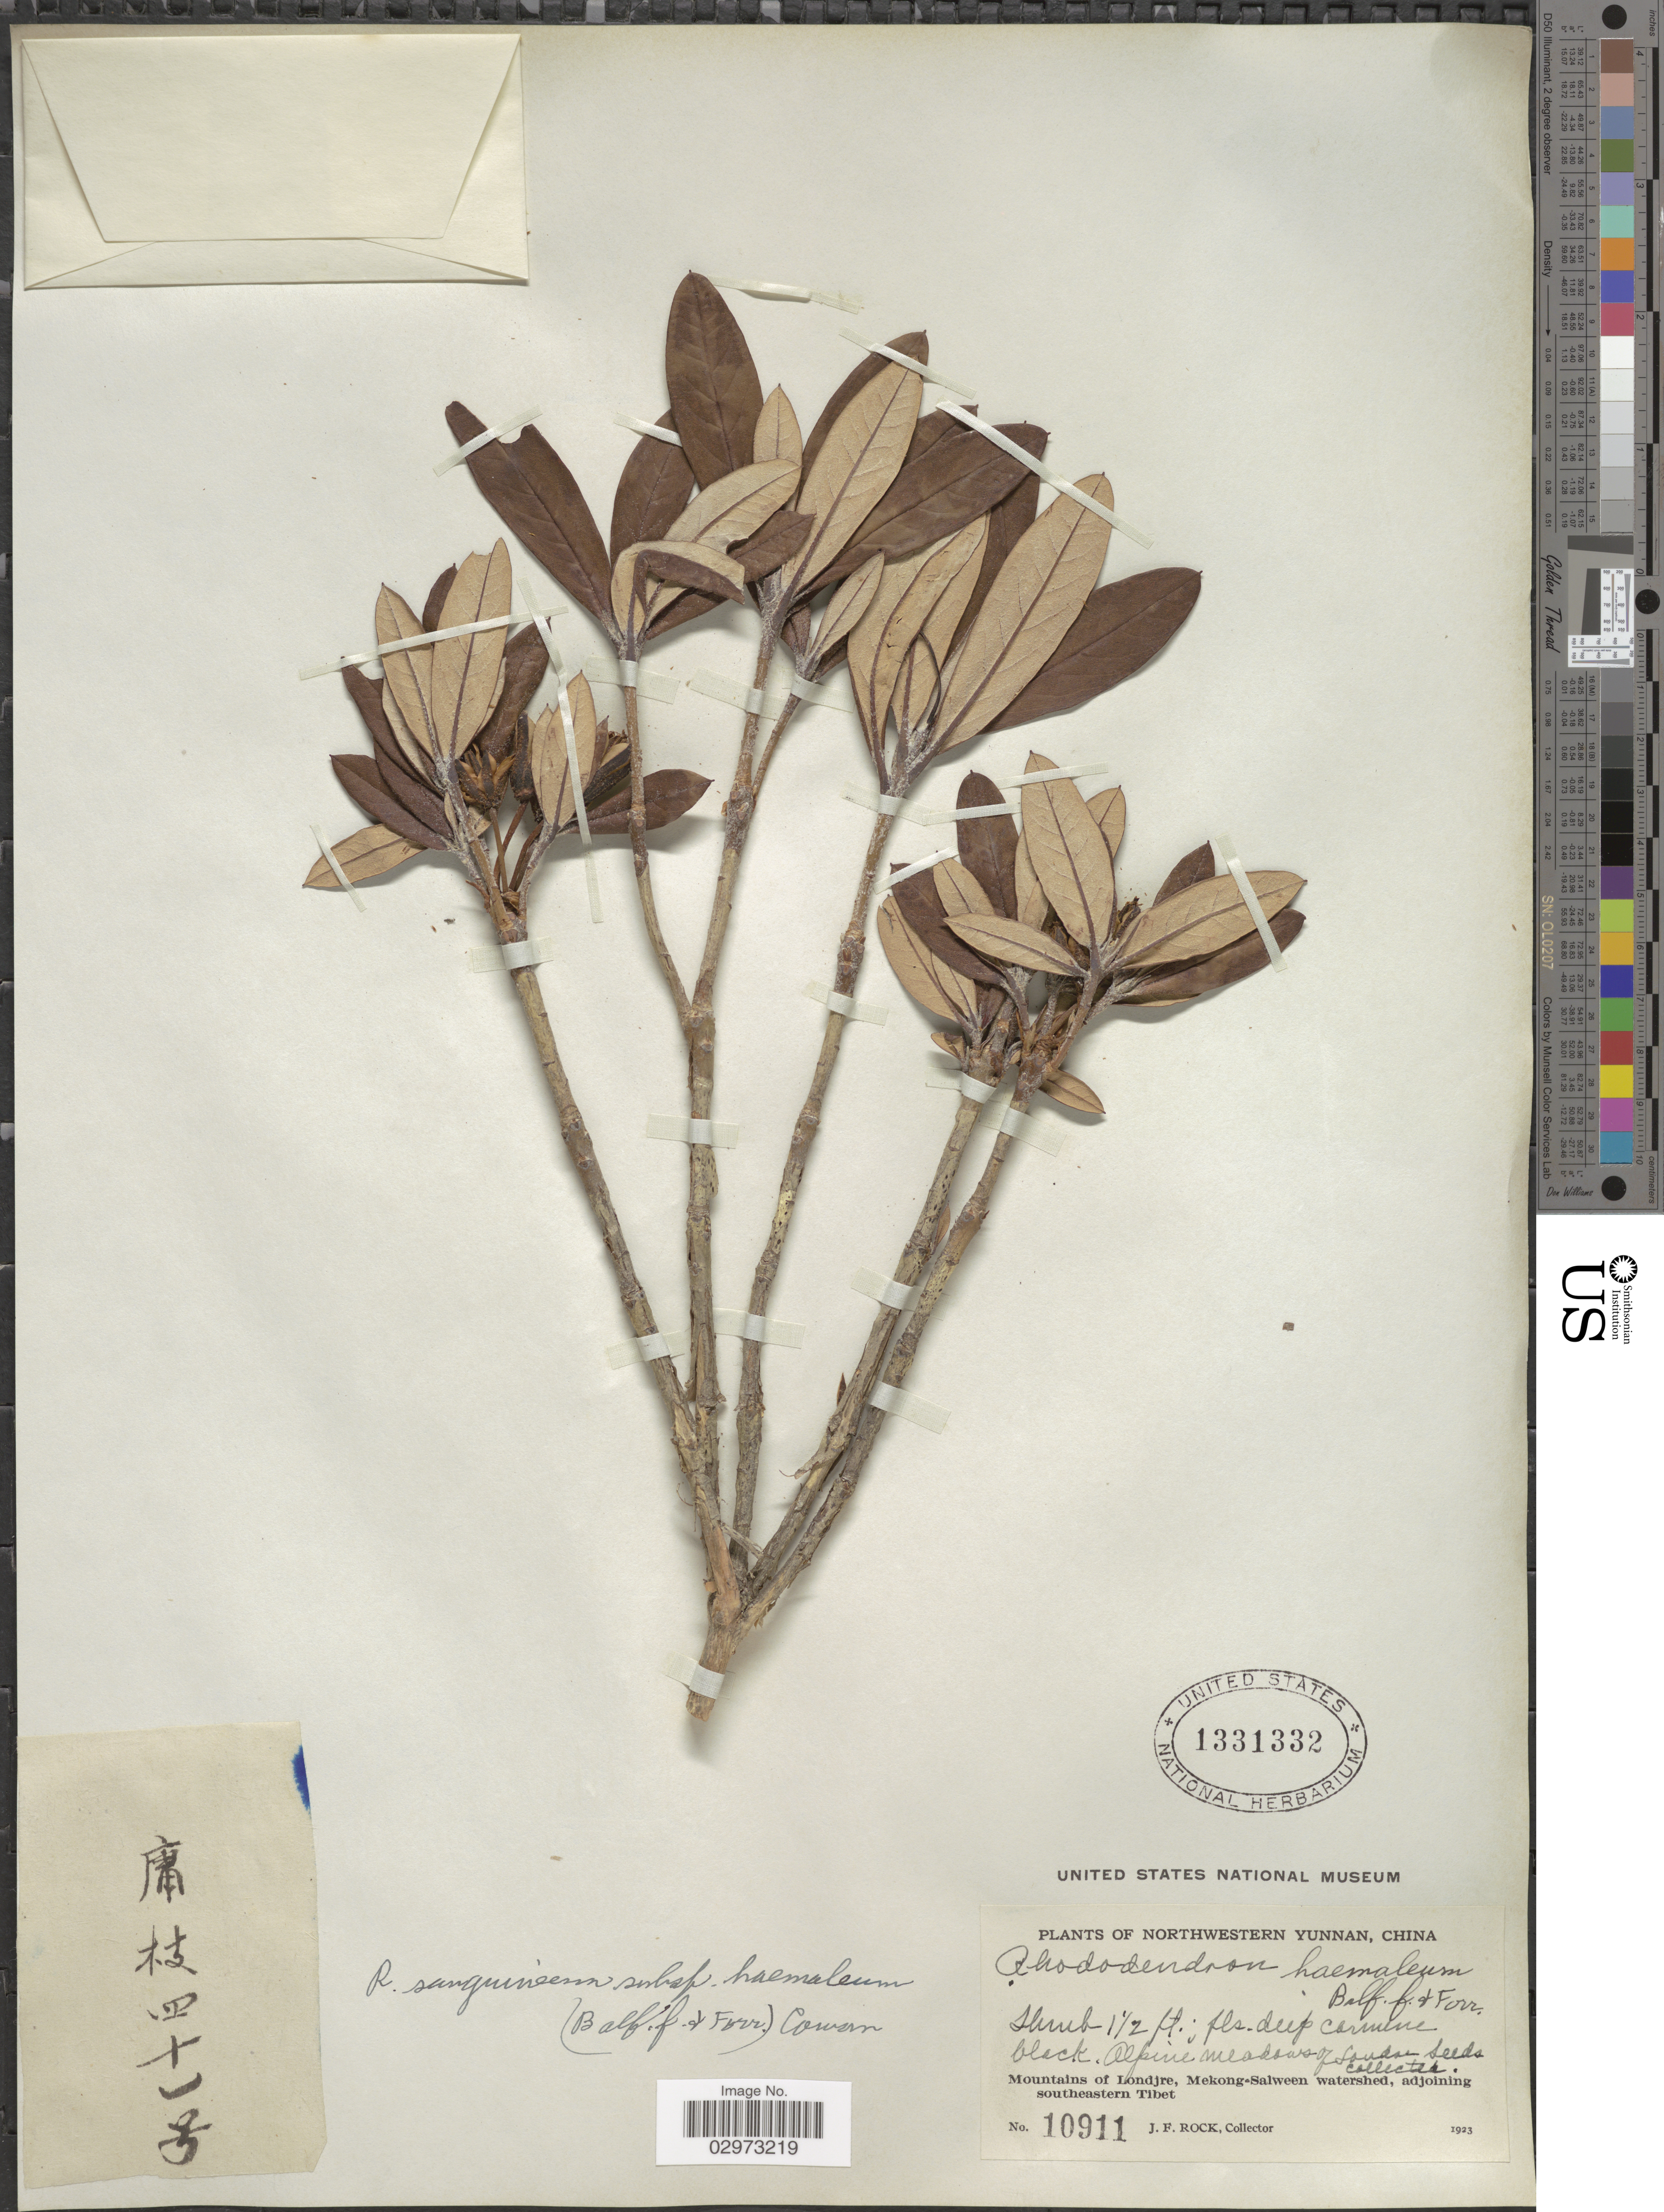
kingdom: Plantae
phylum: Tracheophyta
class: Magnoliopsida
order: Ericales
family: Ericaceae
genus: Rhododendron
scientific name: Rhododendron sanguineum subsp. haemaleum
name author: (Balf. f. & Forrest) Cowan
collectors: J. Rock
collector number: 10911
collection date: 1923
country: China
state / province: Yunnan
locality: Northwestern Yunnan. Alpine meadows of Londre. Mountains of Londjre, Mekong-Salween watershed, adjoining southeastern Tibet.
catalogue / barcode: US 1331332